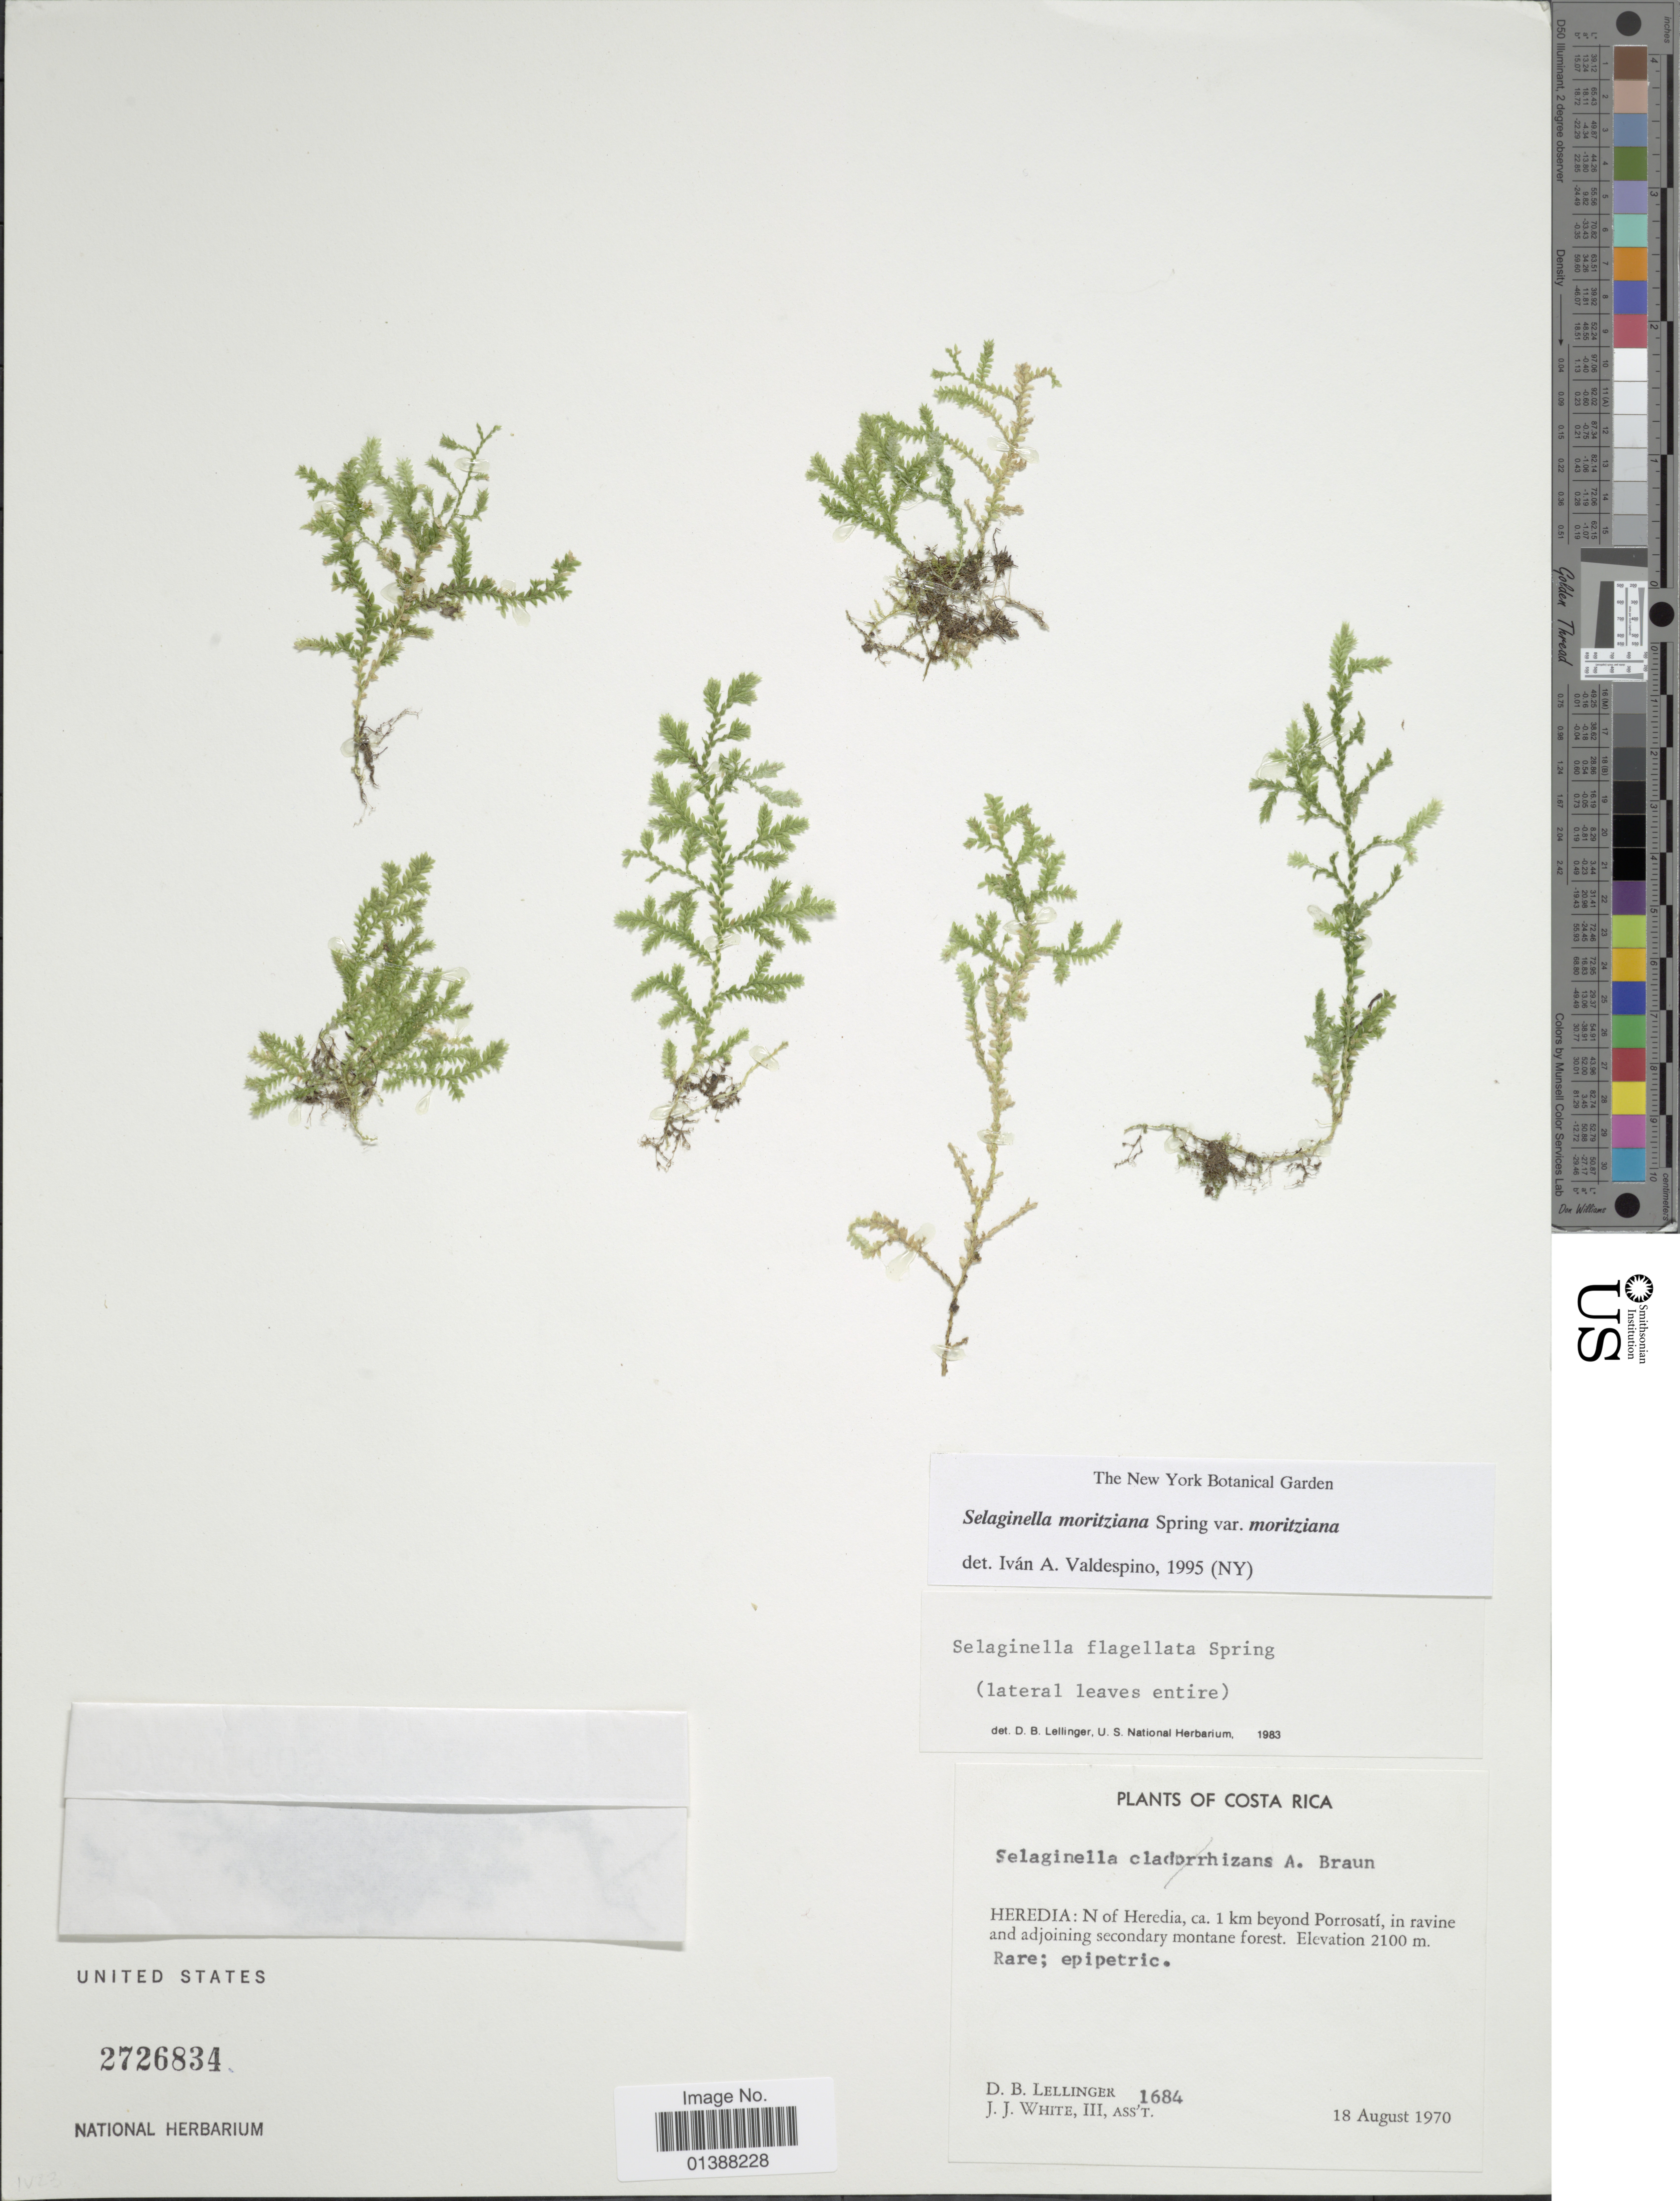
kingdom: Plantae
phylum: Tracheophyta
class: Lycopodiopsida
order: Selaginellales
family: Selaginellaceae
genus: Selaginella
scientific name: Selaginella moritziana var. moritziana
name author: Spring ex Klotzsch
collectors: D. B. Lellinger & J. J. White III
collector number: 1684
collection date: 1970-08-18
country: Costa Rica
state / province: Heredia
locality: N of Heredia, ca 1 km beyond Porrosatí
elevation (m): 2100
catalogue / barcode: US 2726834